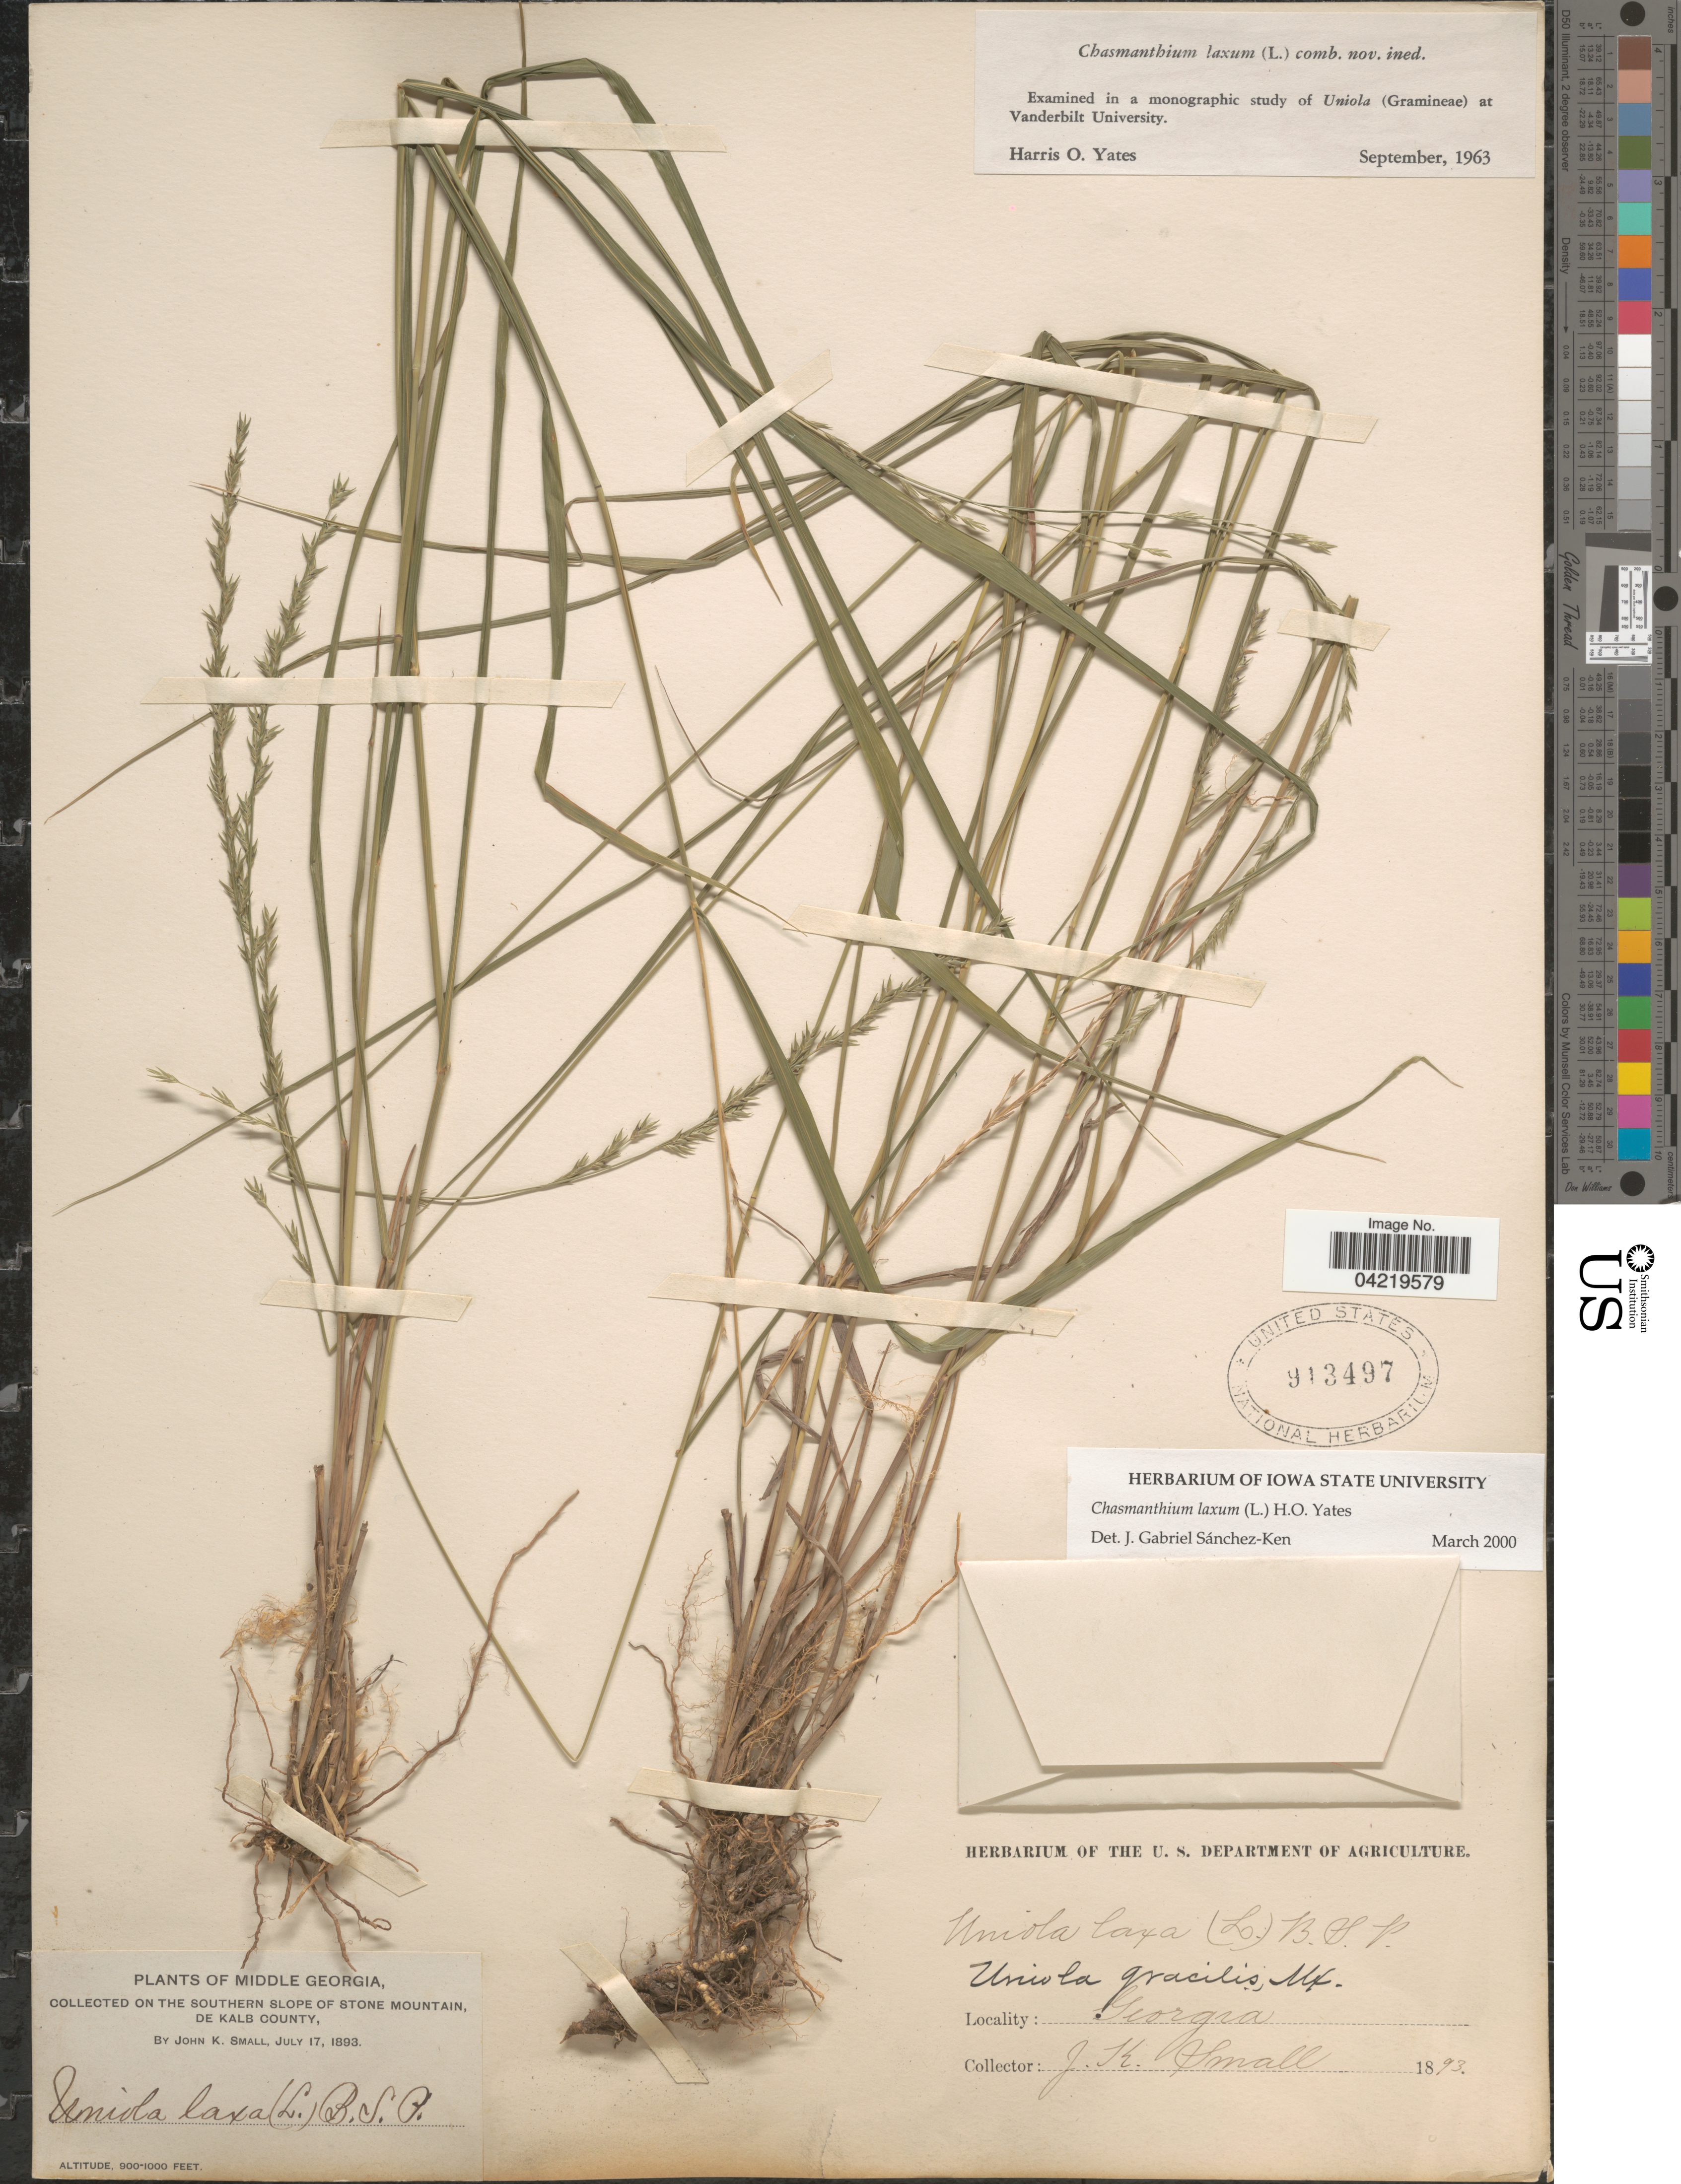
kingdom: Plantae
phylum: Tracheophyta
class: Liliopsida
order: Poales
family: Poaceae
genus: Chasmanthium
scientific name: Chasmanthium laxum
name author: (L.) H.O. Yates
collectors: J. K. Small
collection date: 1893-07-17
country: United States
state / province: Georgia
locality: Middle Georgia. On the southern slope of Stone Mountain, De Kalb County.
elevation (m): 274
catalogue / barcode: US 913497